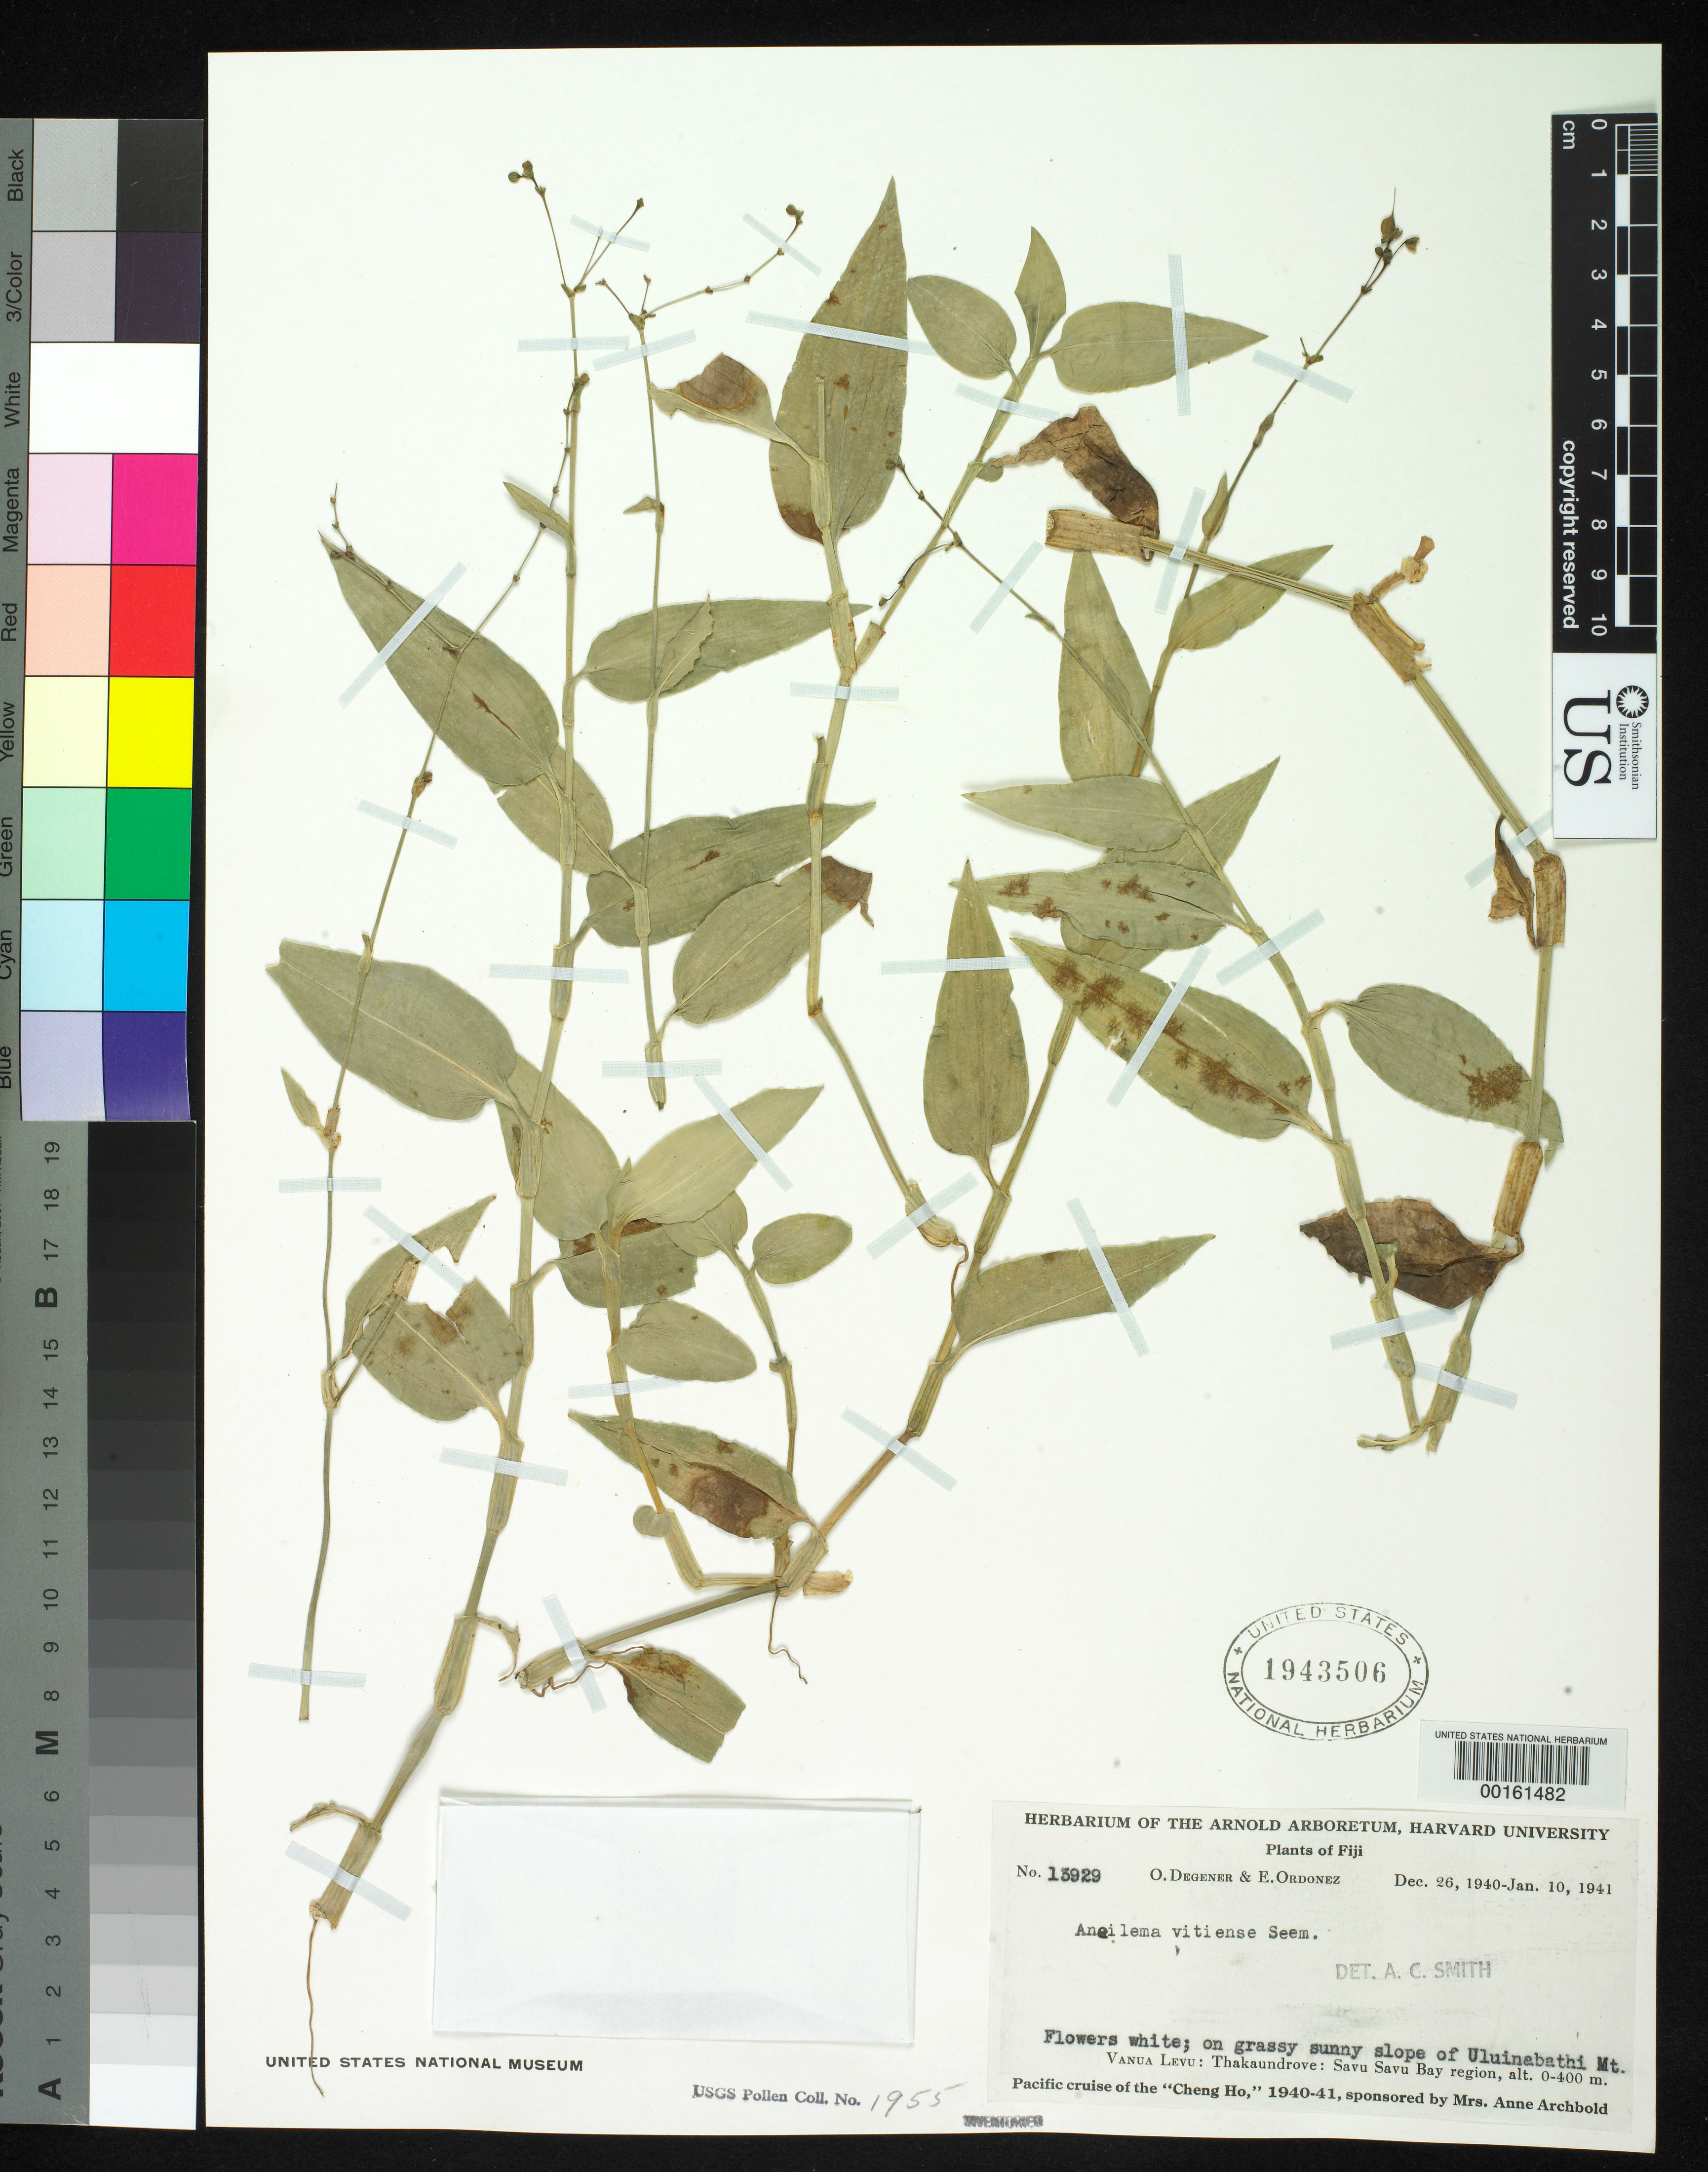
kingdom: Plantae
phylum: Tracheophyta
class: Liliopsida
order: Commelinales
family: Commelinaceae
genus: Rhopalephora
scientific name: Rhopalephora vitiensis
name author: (Seem.) Faden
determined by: Smith, A. C.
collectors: O. Degener & E. Ordonez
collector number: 13929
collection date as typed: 26 Dec 1940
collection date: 1940-12-26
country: Fiji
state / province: Northern Division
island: Vanua Levu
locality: Thakaundrove, sava sava bay, uluinabathi mt.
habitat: Sunny, grassy slope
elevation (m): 0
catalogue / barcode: US 1943506